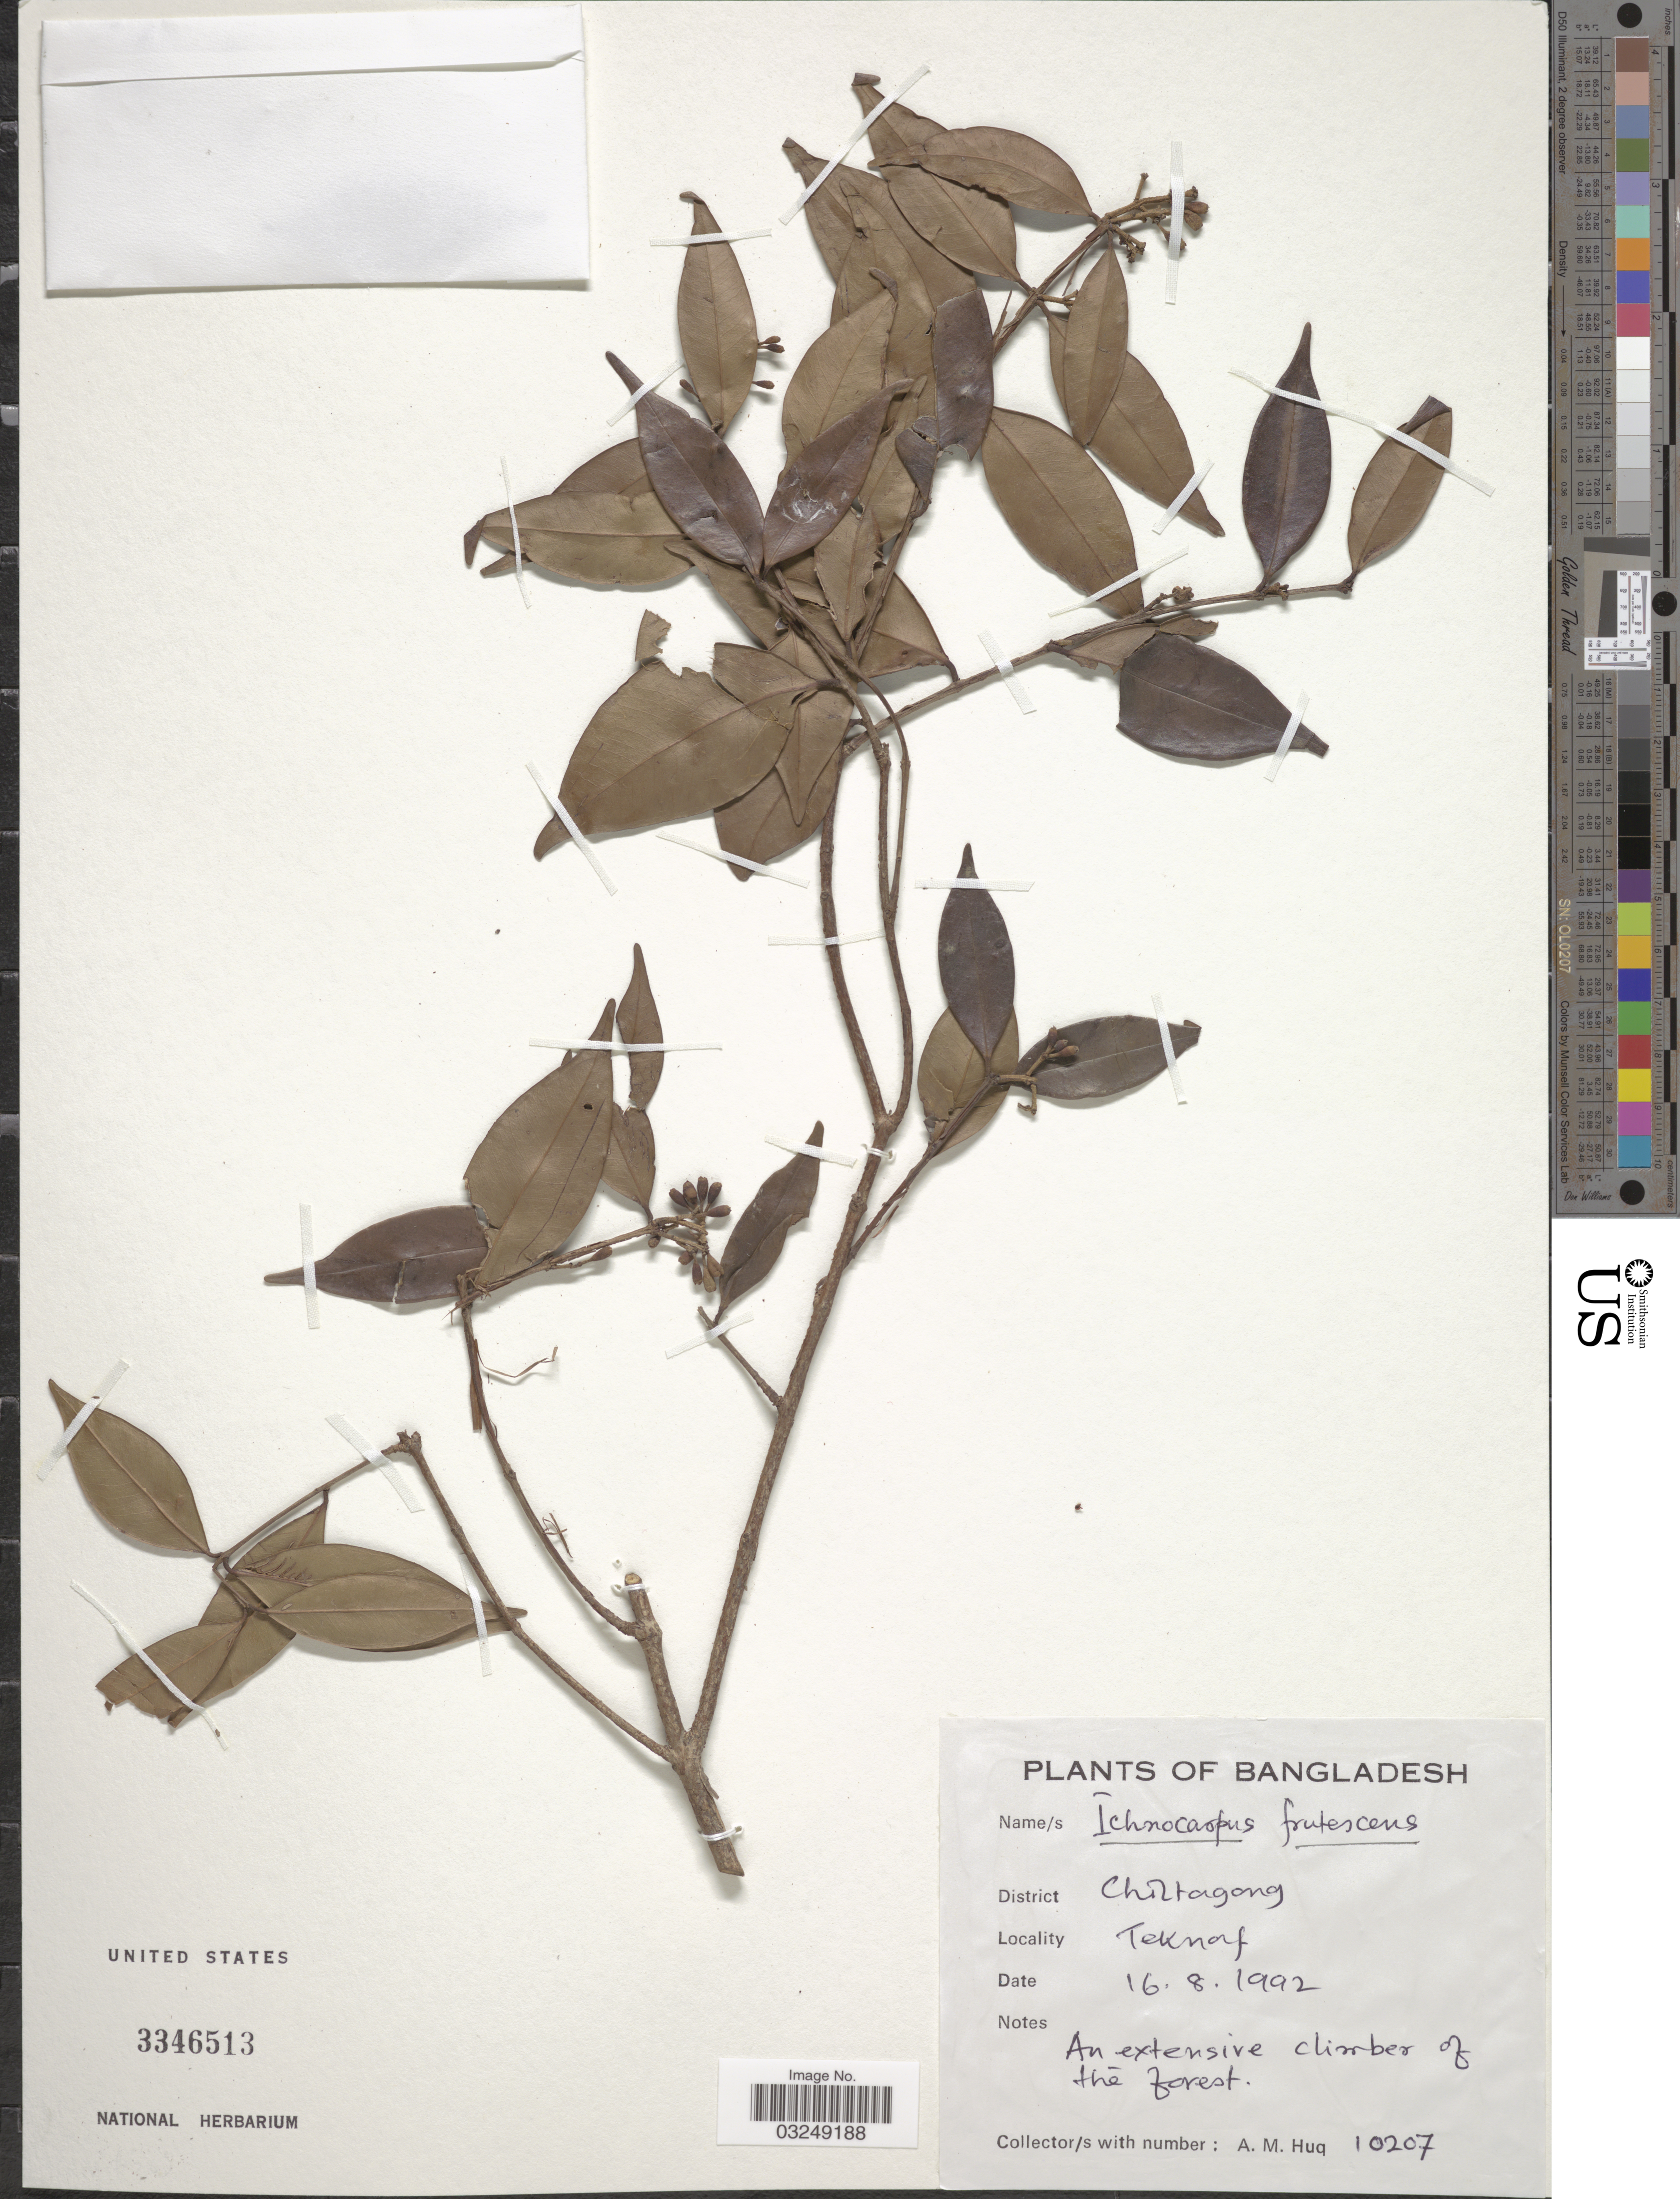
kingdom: Plantae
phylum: Tracheophyta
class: Magnoliopsida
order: Gentianales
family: Apocynaceae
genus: Ichnocarpus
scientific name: Ichnocarpus frutescens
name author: (L.) W.T. Aiton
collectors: A. M. Huq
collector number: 10207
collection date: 1992-08-16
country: Bangladesh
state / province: Chittagong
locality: District Chittagong. Teknaf.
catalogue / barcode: US 3346513